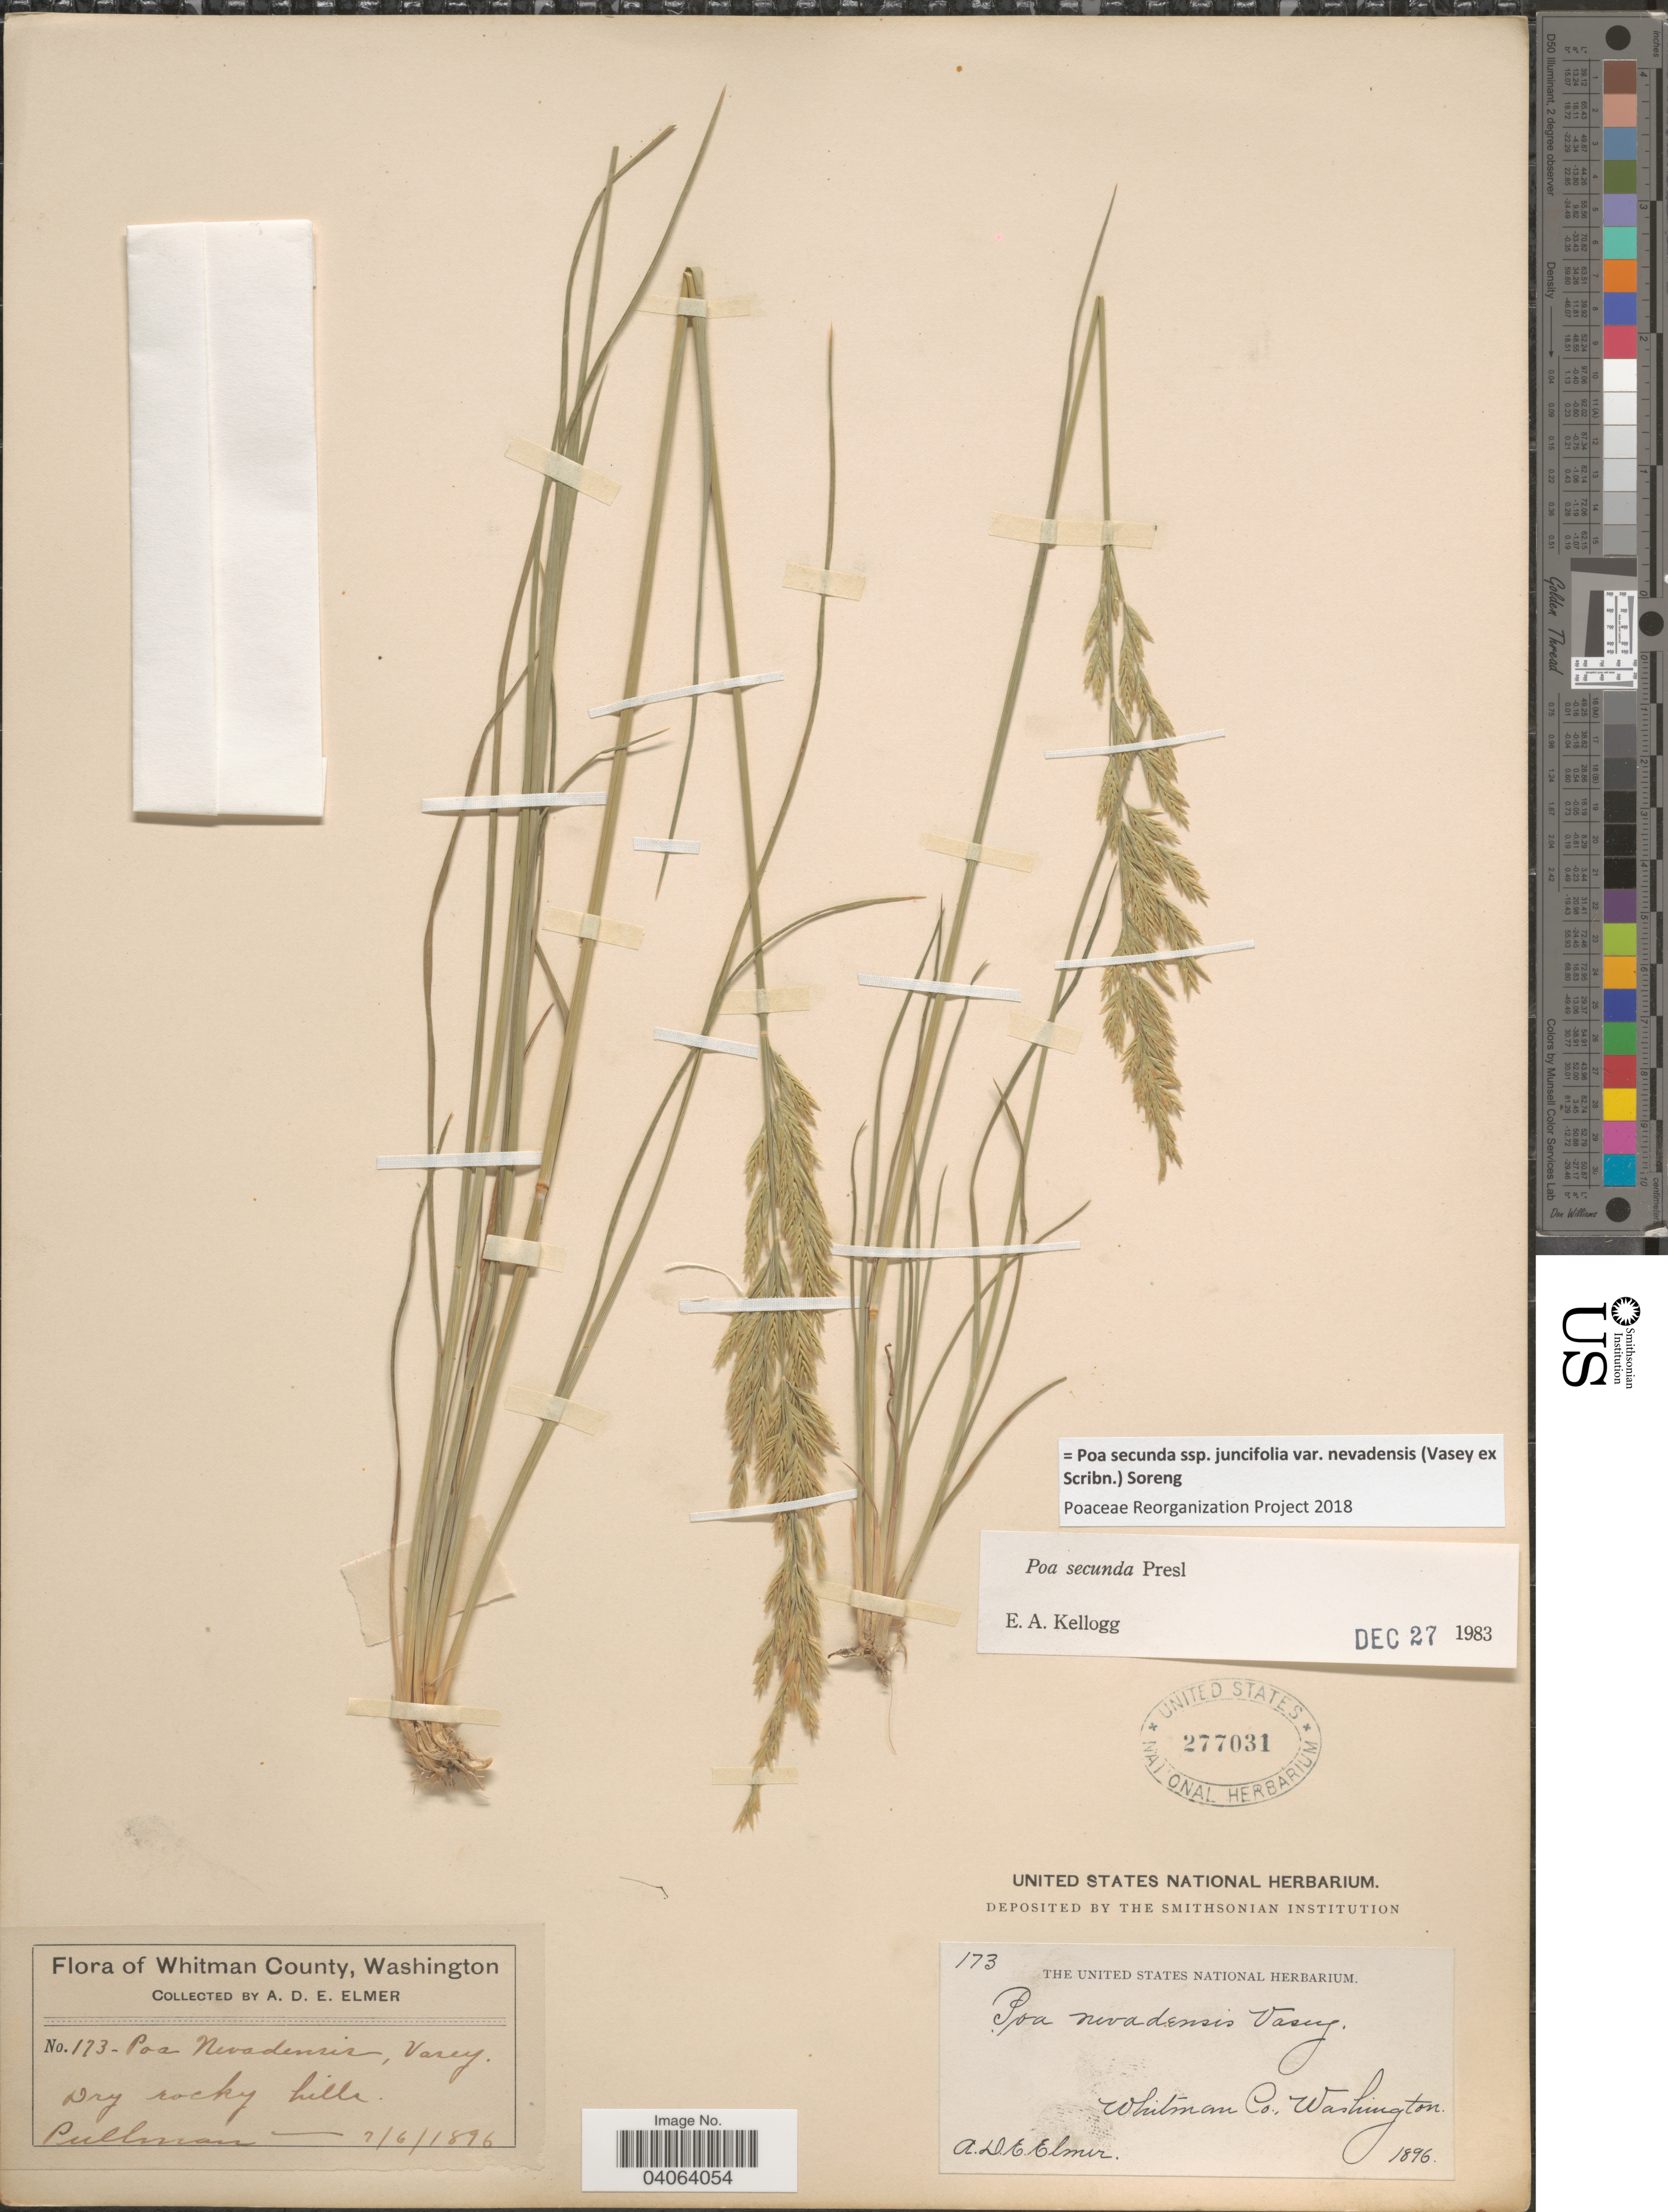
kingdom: Plantae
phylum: Tracheophyta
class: Liliopsida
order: Poales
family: Poaceae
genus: Poa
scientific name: Poa secunda subsp. juncifolia var. nevadensis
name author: (Vasey ex Scribn.) Soreng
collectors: A. D. E. Elmer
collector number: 173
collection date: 1896-07-06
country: United States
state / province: Washington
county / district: Whitman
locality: Whitman County. Pullman.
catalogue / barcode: US 277031